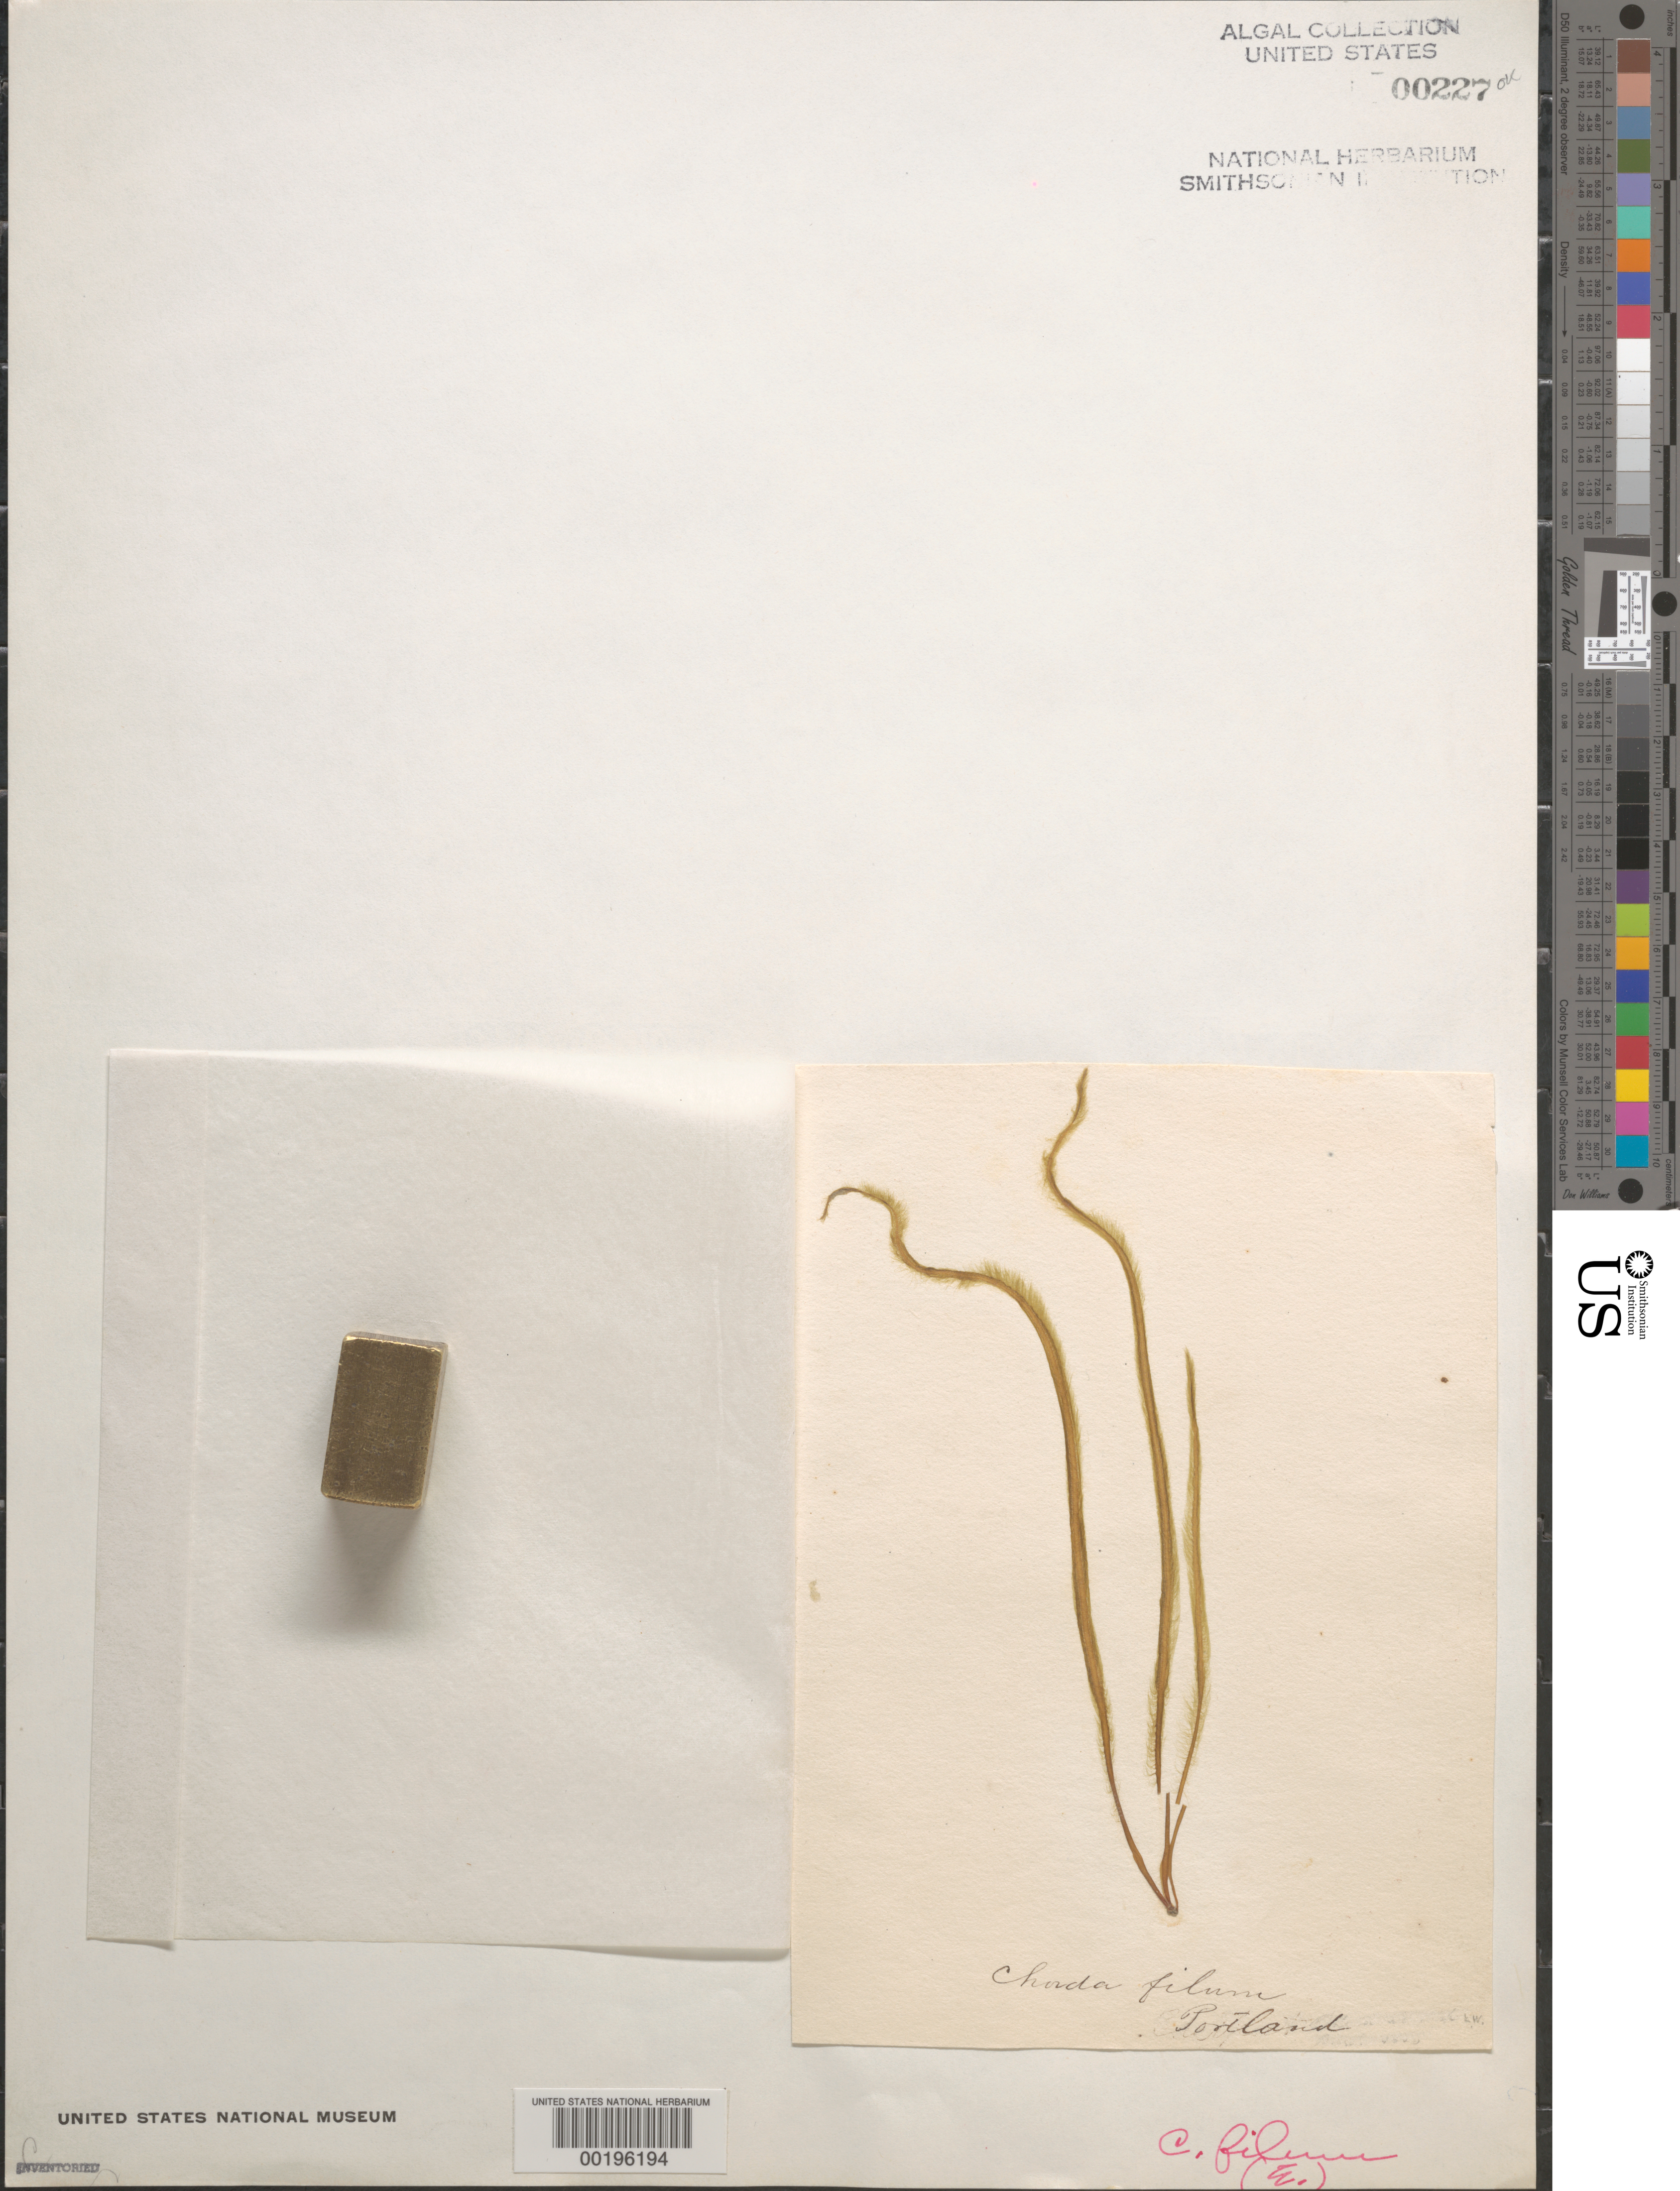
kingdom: Chromista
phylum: Ochrophyta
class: Phaeophyceae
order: Laminariales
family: Chordaceae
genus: Chorda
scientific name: Chorda filum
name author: (L.) Stackh.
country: United States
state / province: Maine / Oregon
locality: Portland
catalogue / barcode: US 227